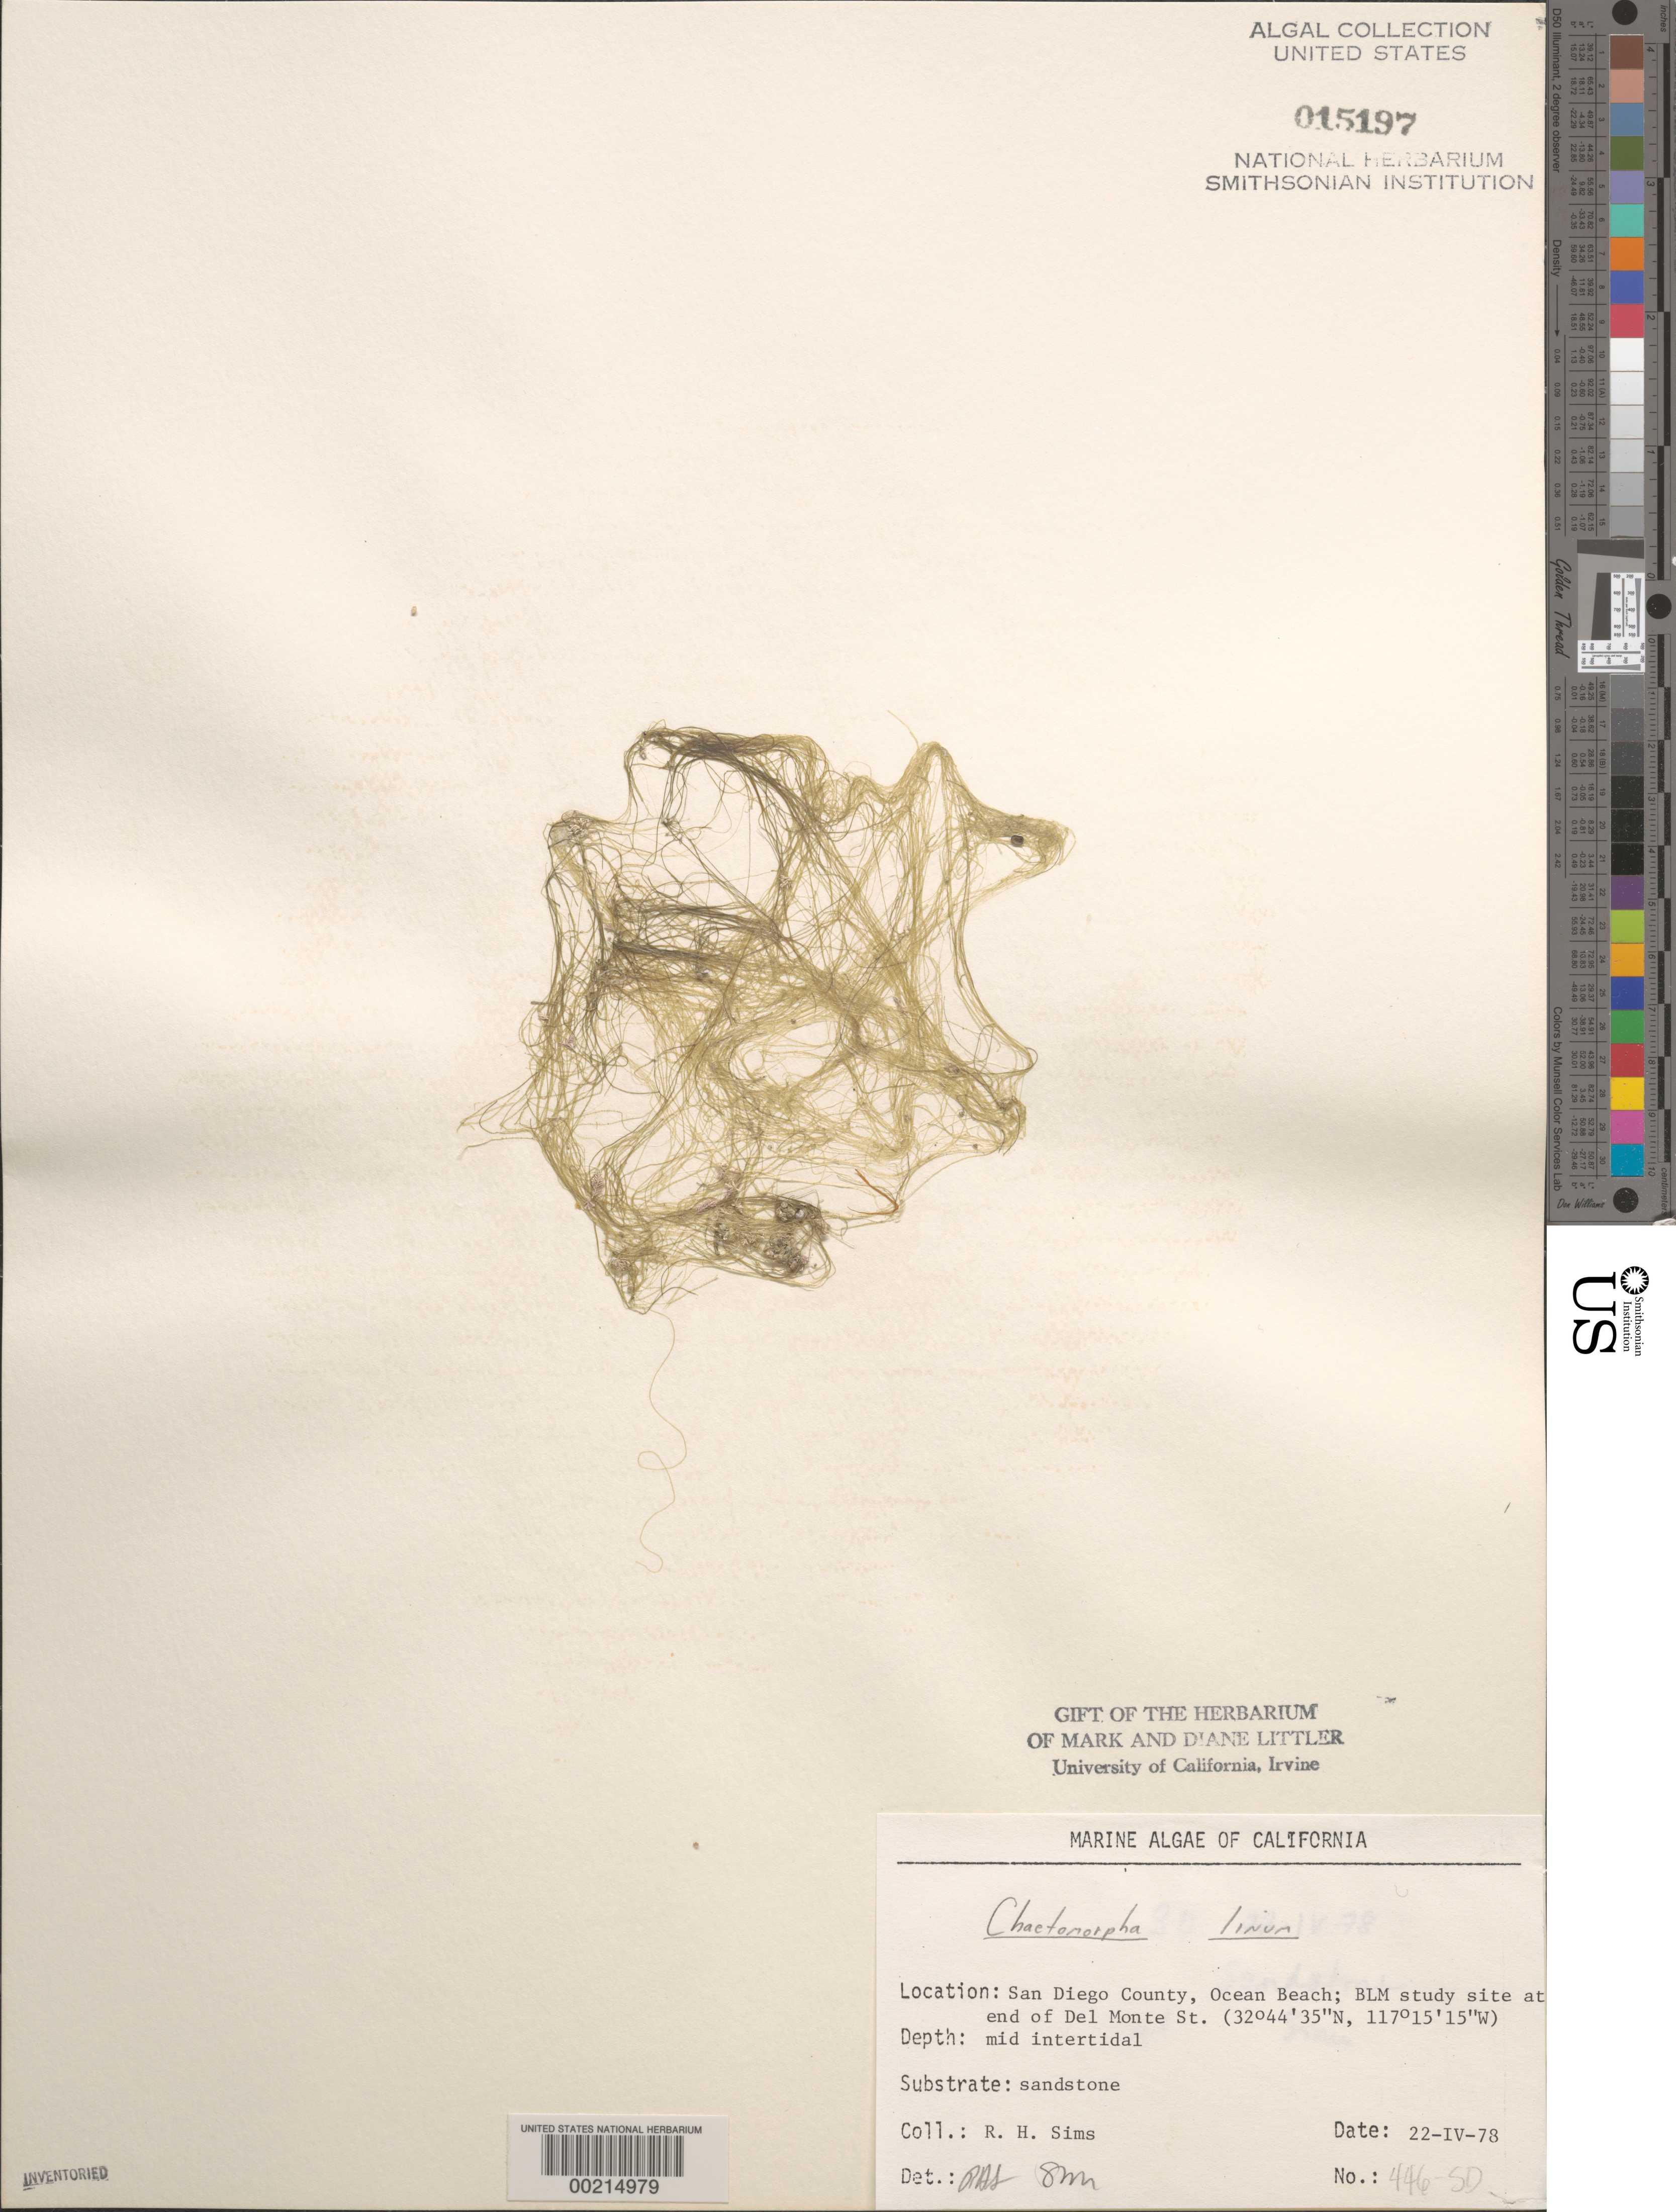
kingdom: Plantae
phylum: Chlorophyta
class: Ulvophyceae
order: Cladophorales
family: Cladophoraceae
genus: Chaetomorpha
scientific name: Chaetomorpha linum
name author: (O.F. Muell.) Kütz.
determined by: Sims, Robert H.; Murray, S. N.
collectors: R. H. Sims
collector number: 446-sd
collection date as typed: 22 Apr 1978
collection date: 1978-04-22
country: United States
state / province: California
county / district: San Diego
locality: Ocean Beach, end of Del Monte Street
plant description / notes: BLM-SOCALBIGHT Rocky Intertidal Survey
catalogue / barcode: US 15197